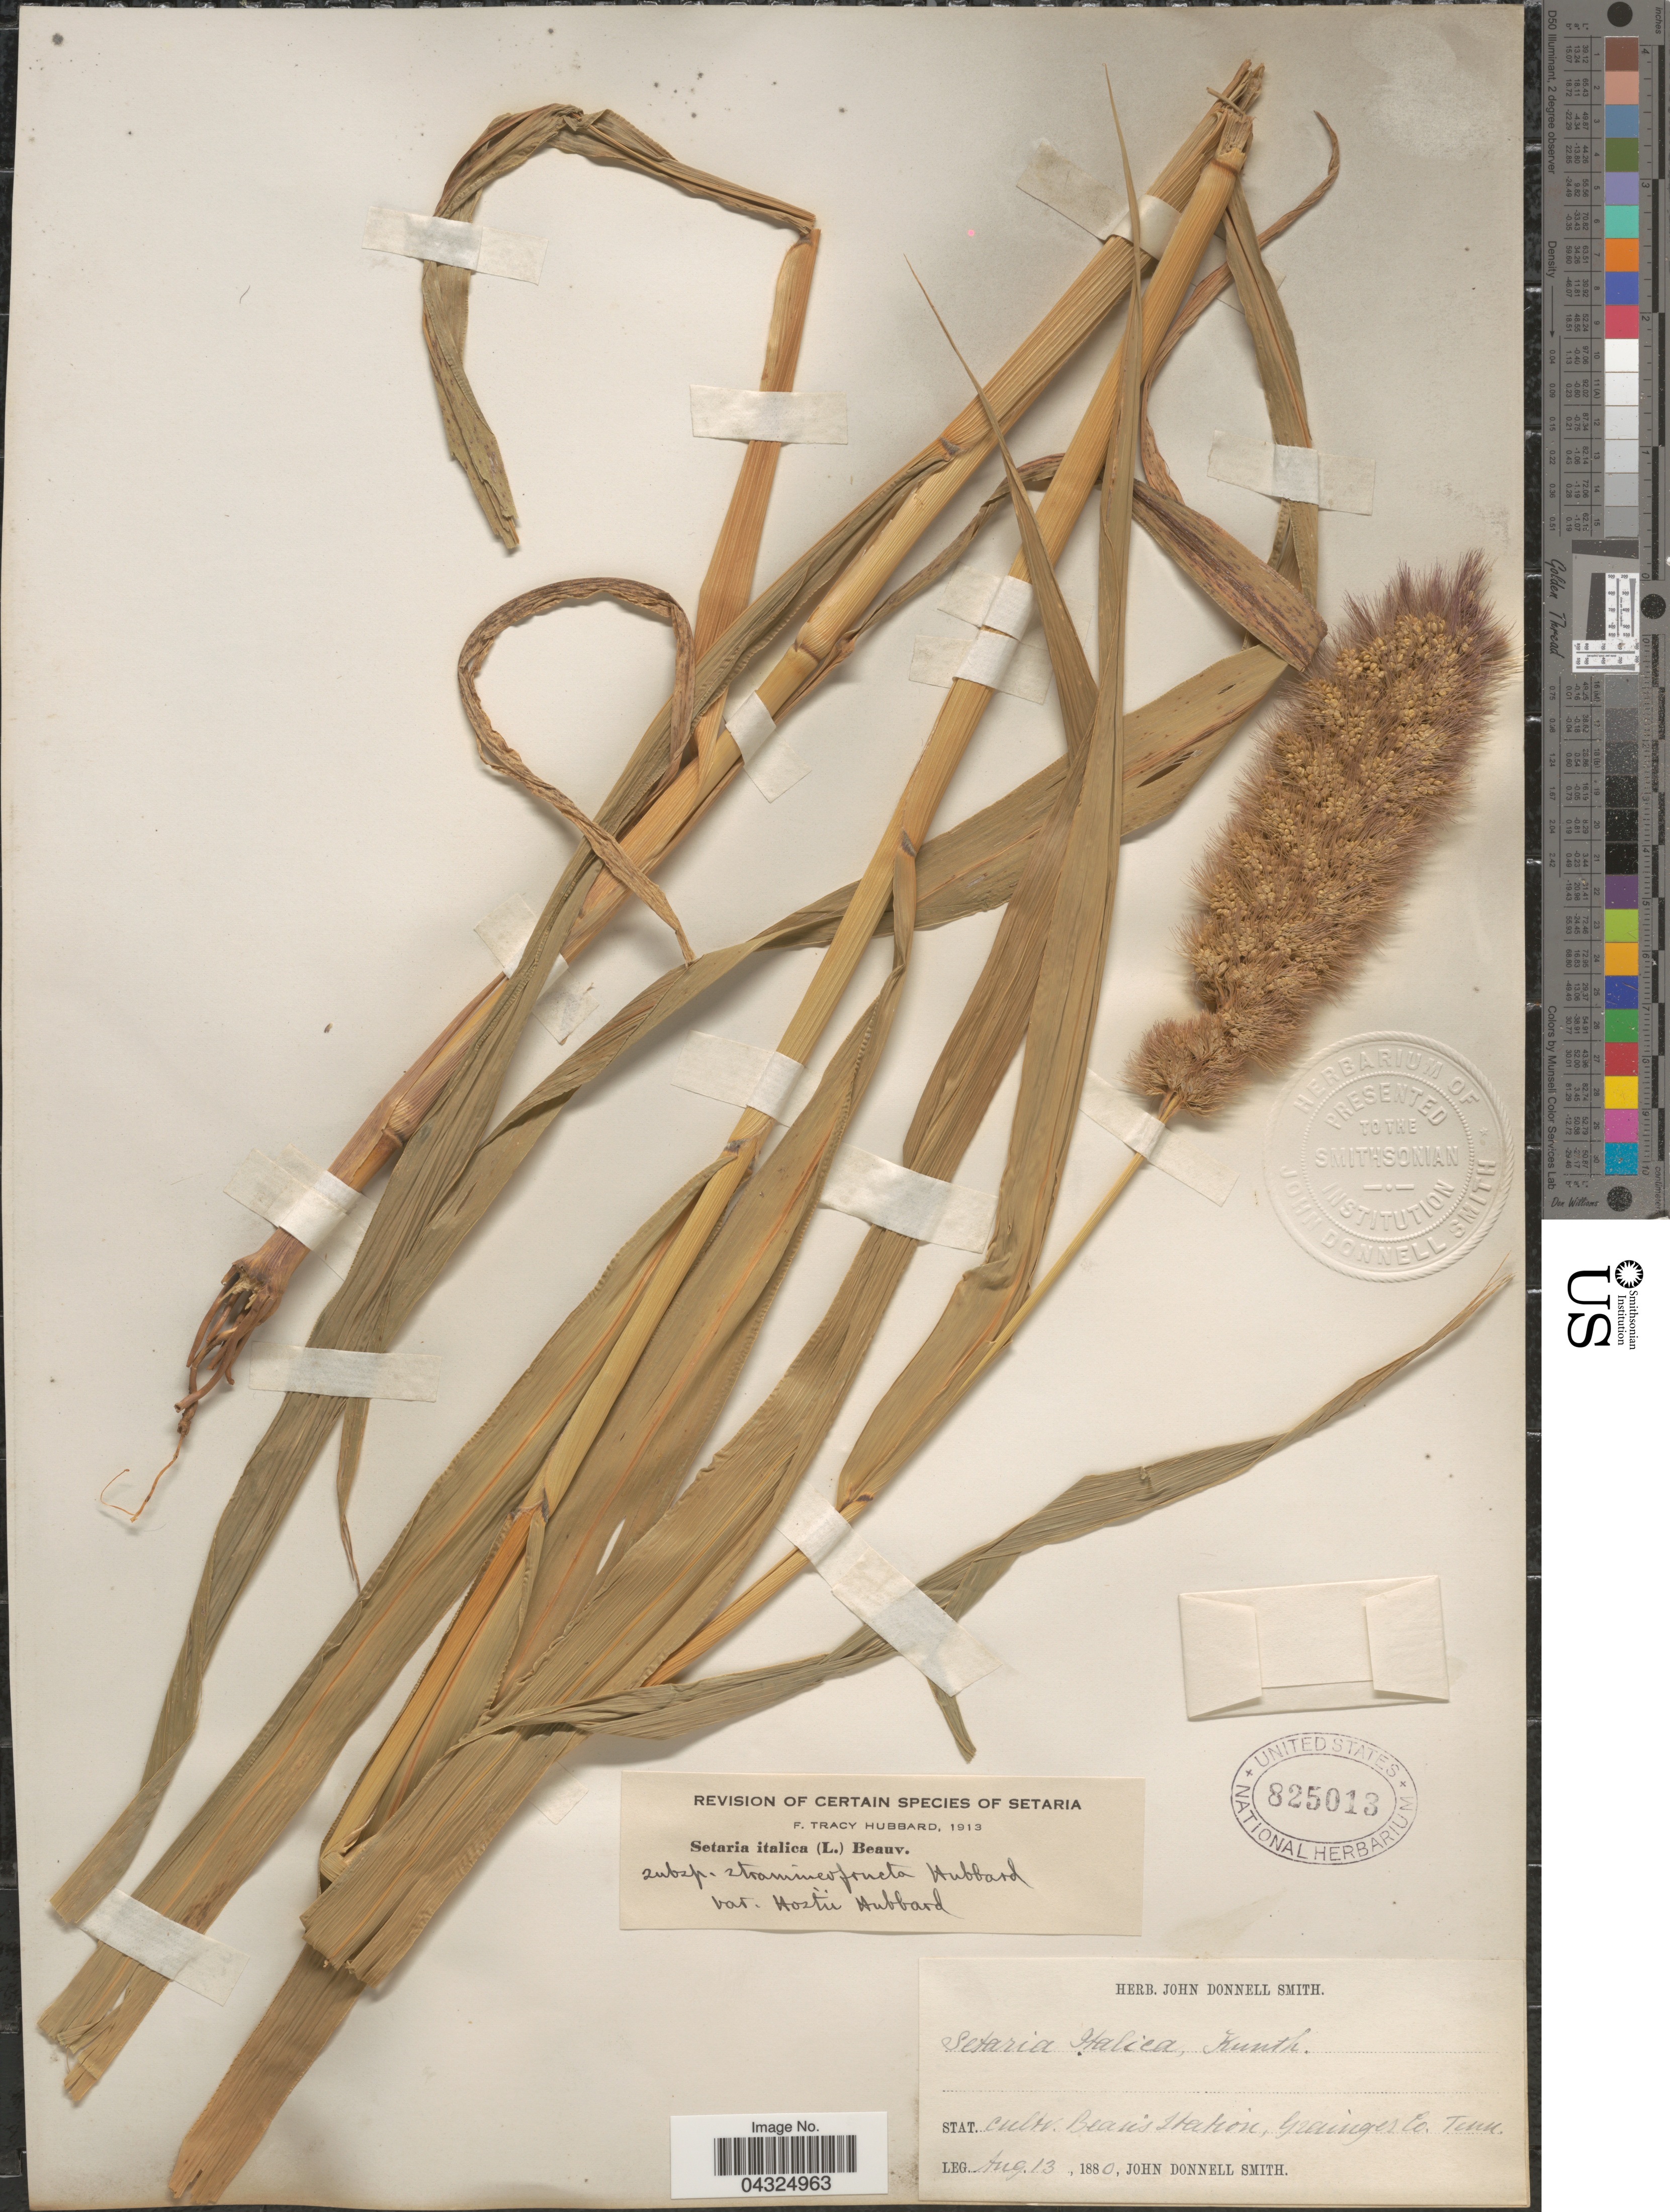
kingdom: Plantae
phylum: Tracheophyta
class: Liliopsida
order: Poales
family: Poaceae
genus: Setaria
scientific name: Setaria italica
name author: (L.) P. Beauv.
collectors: J. Donnell Smith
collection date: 1880-08-13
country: United States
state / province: Tennessee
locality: Cult. Bean's Station, Grainges Co.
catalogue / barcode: US 825013